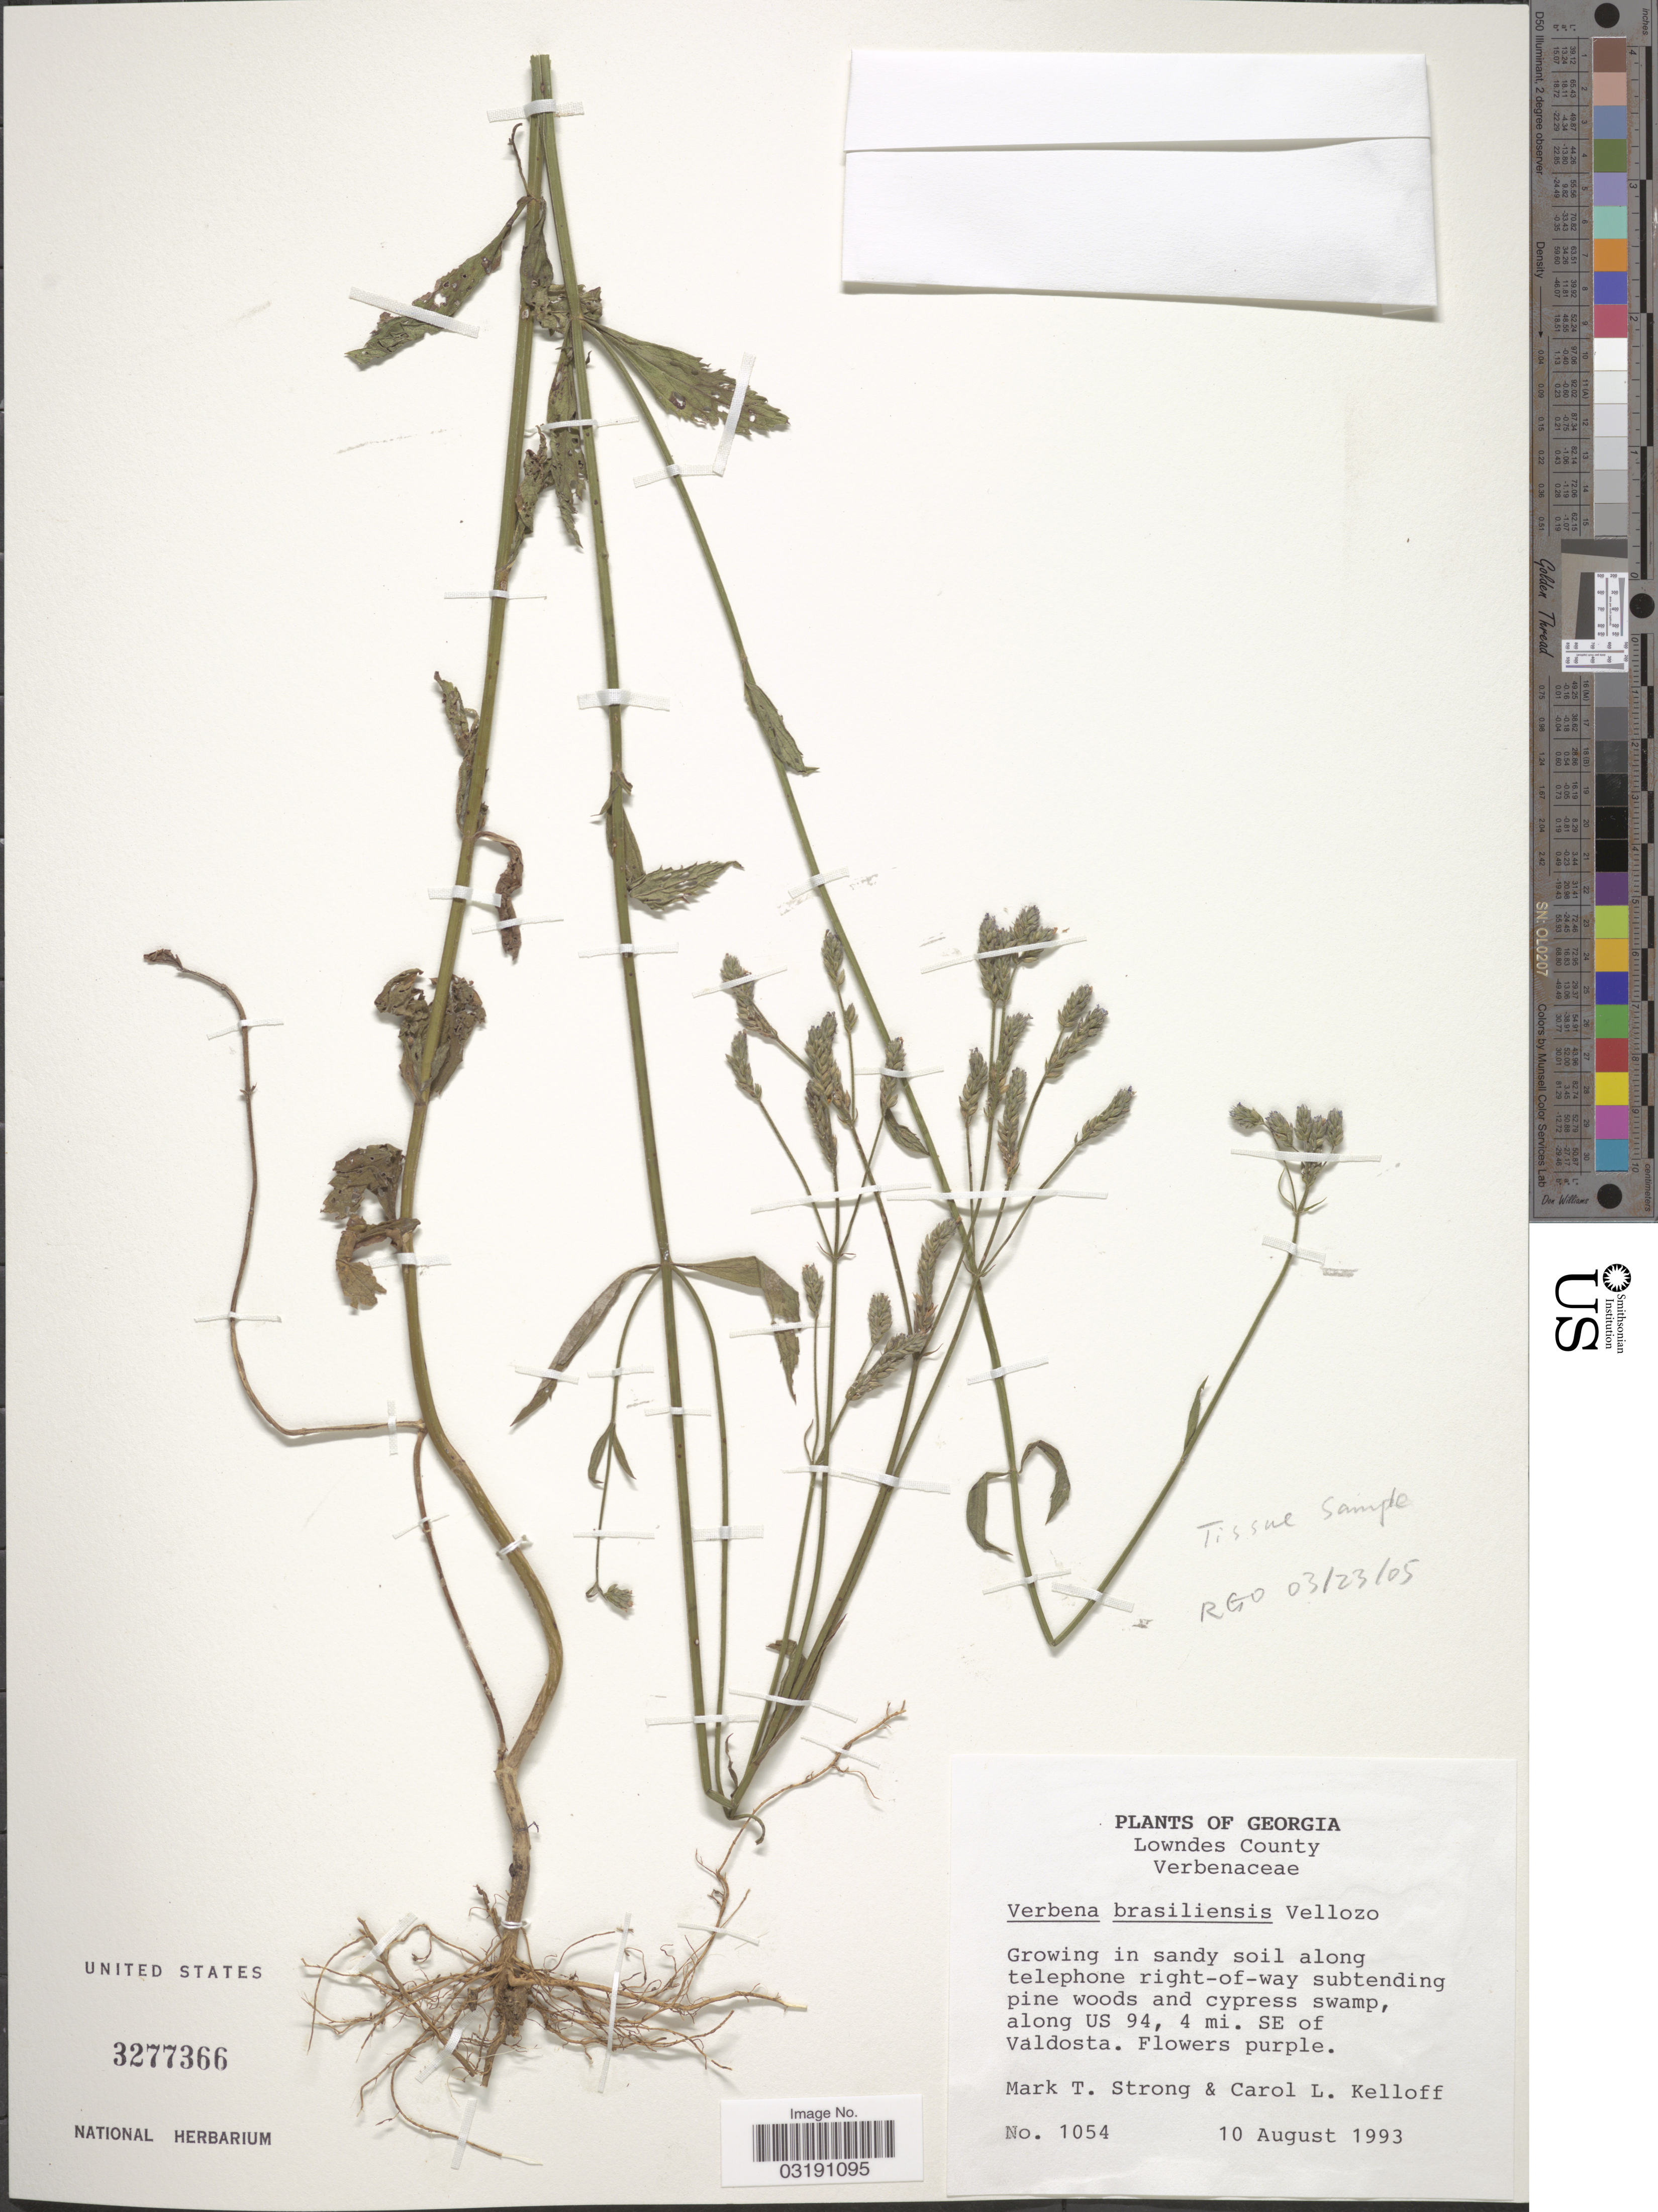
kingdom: Plantae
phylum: Tracheophyta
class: Magnoliopsida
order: Lamiales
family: Verbenaceae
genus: Verbena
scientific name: Verbena brasiliensis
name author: Vell.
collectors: M. T. Strong & C. L. Kelloff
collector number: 1054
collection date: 1993-08-10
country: United States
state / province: Georgia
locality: Lowndes County, along US 94, 4 mi. SE of Valdosta.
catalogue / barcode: US 3277366